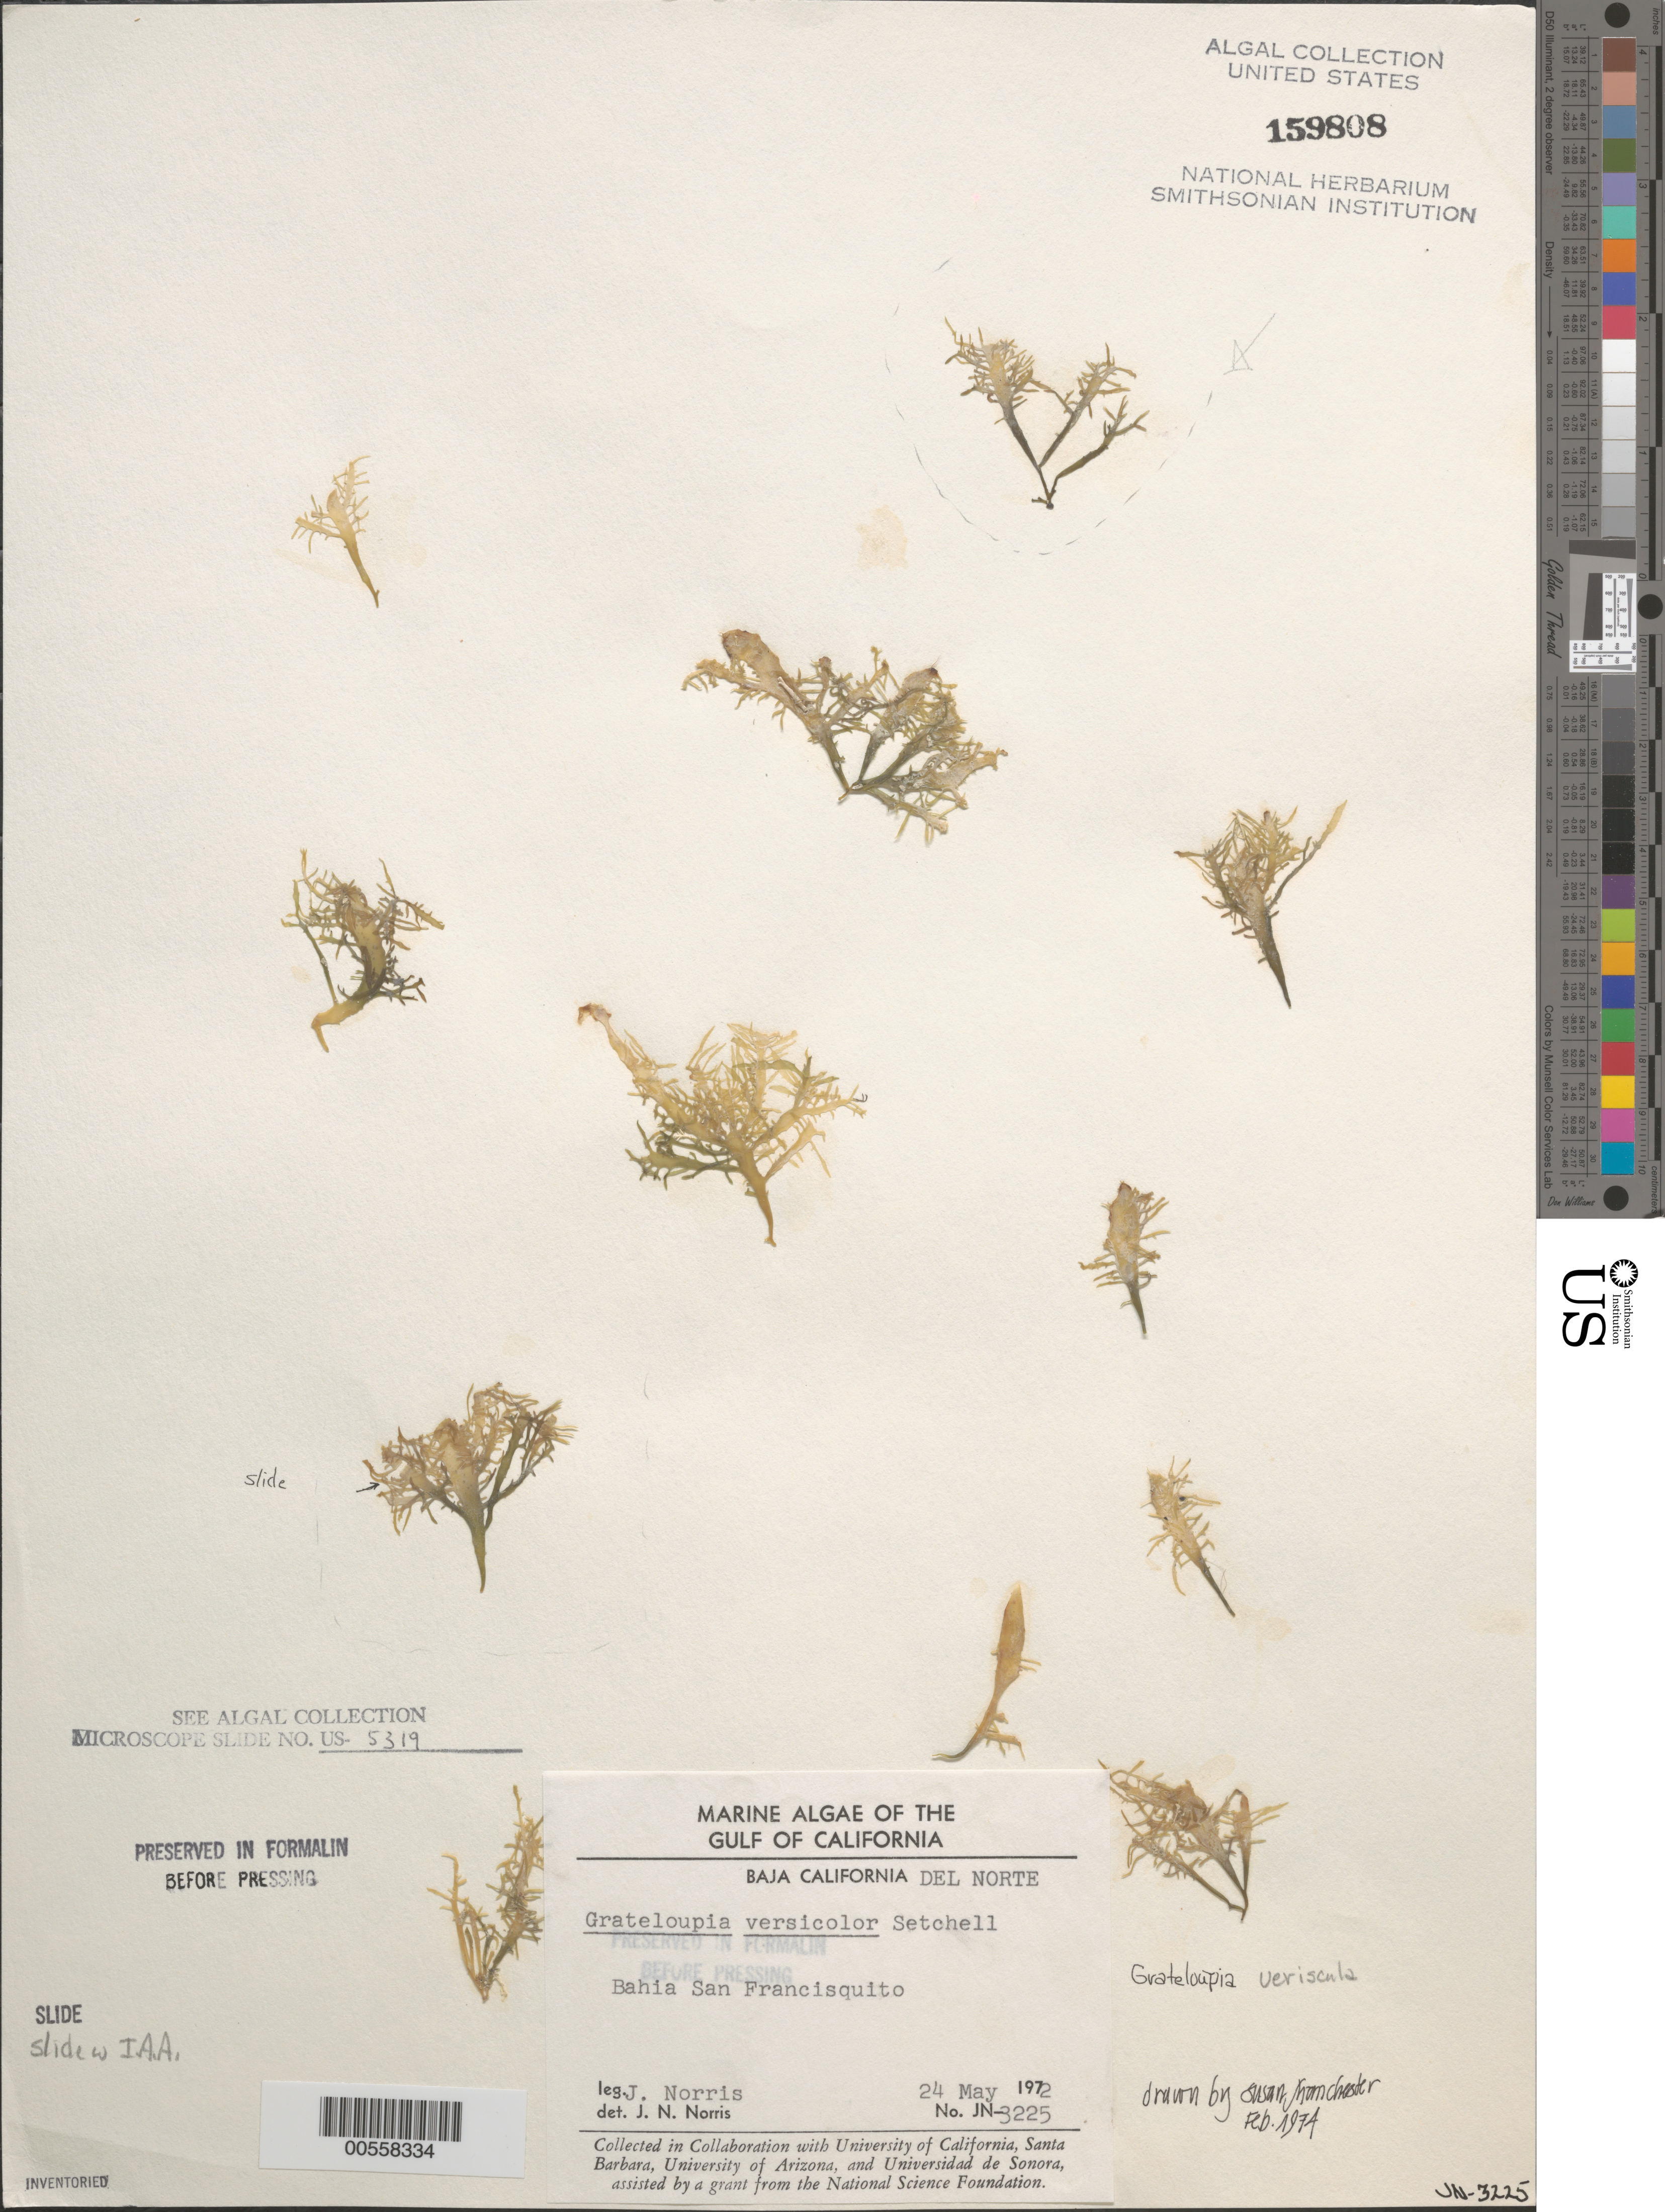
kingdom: Plantae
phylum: Rhodophyta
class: Florideophyceae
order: Halymeniales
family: Halymeniaceae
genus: Grateloupia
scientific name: Grateloupia versicolor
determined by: Norris, James N.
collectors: J. N. Norris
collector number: JN-3225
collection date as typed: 24 May 1972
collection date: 1972-05-24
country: Mexico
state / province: Baja California Norte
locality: Bahia San Francisquito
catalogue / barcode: US 159808